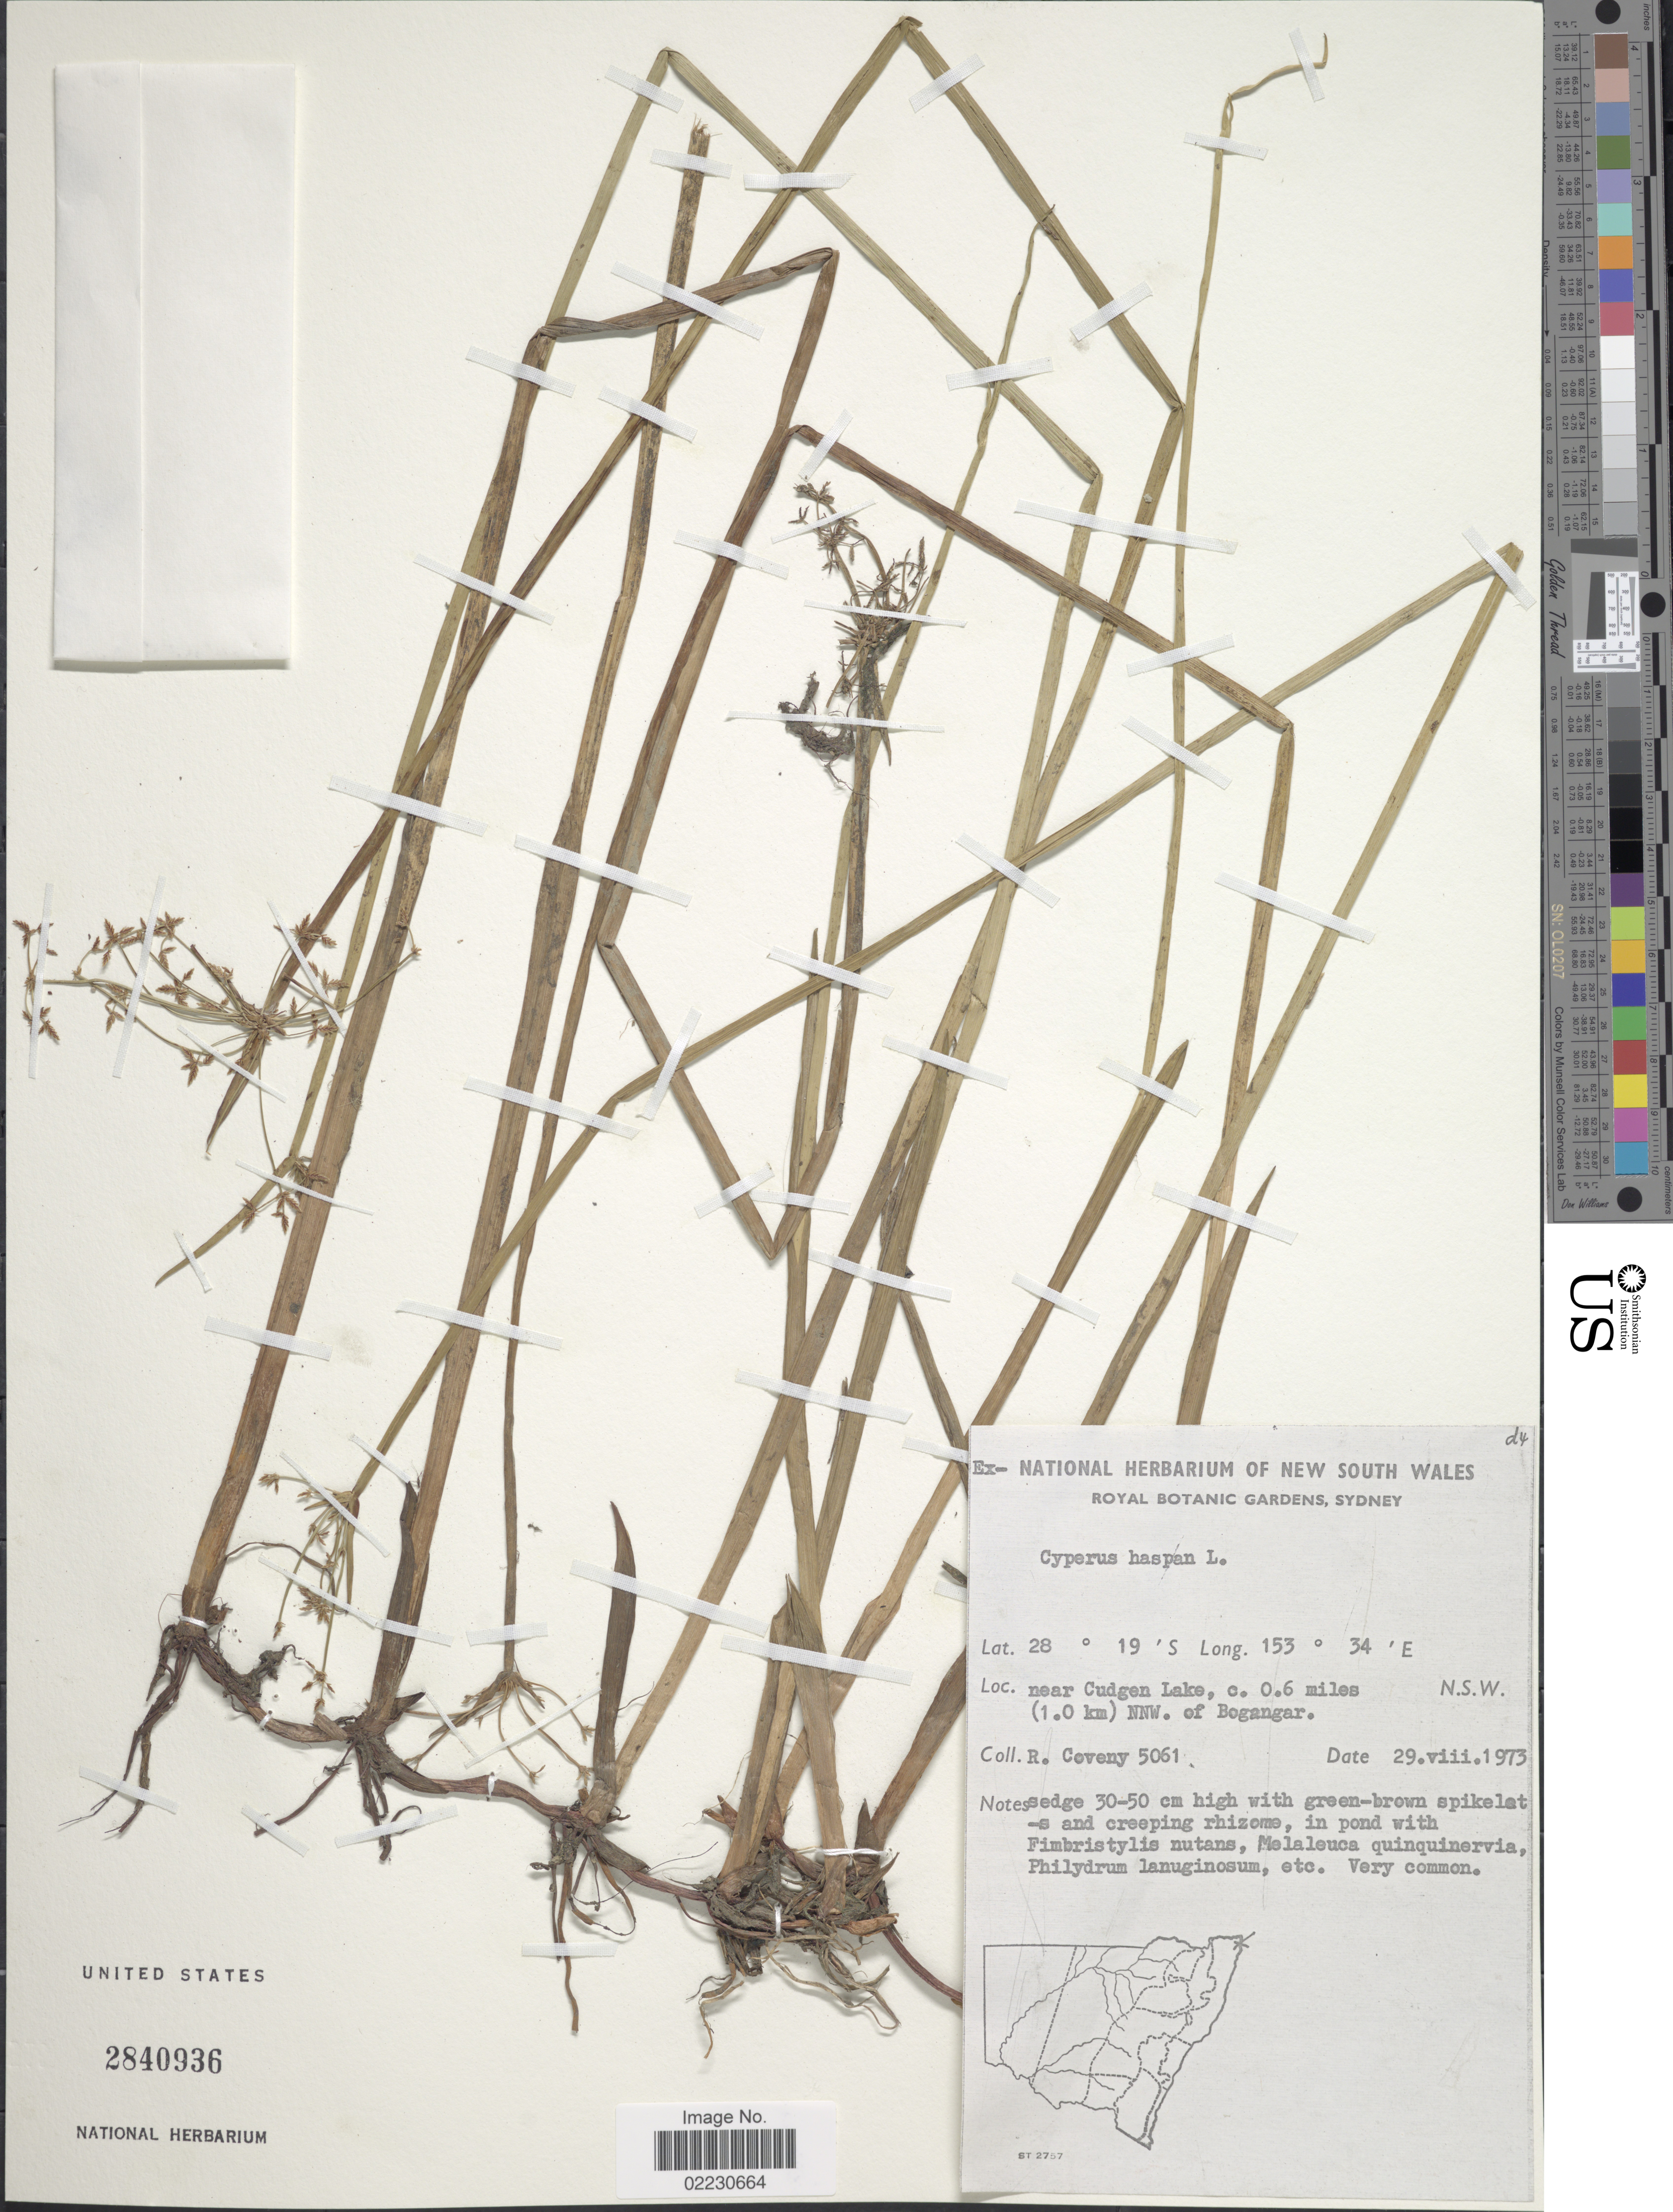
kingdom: Plantae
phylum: Tracheophyta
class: Liliopsida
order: Poales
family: Cyperaceae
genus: Cyperus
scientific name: Cyperus haspan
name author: L.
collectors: R. Coveny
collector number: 5061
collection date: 1973-08-29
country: Australia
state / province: New South Wales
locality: Near Cudgen Lake, c. 0.6 miles (1.0 km) NNW. of Bogangar. N.S.W.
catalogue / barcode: US 2840936